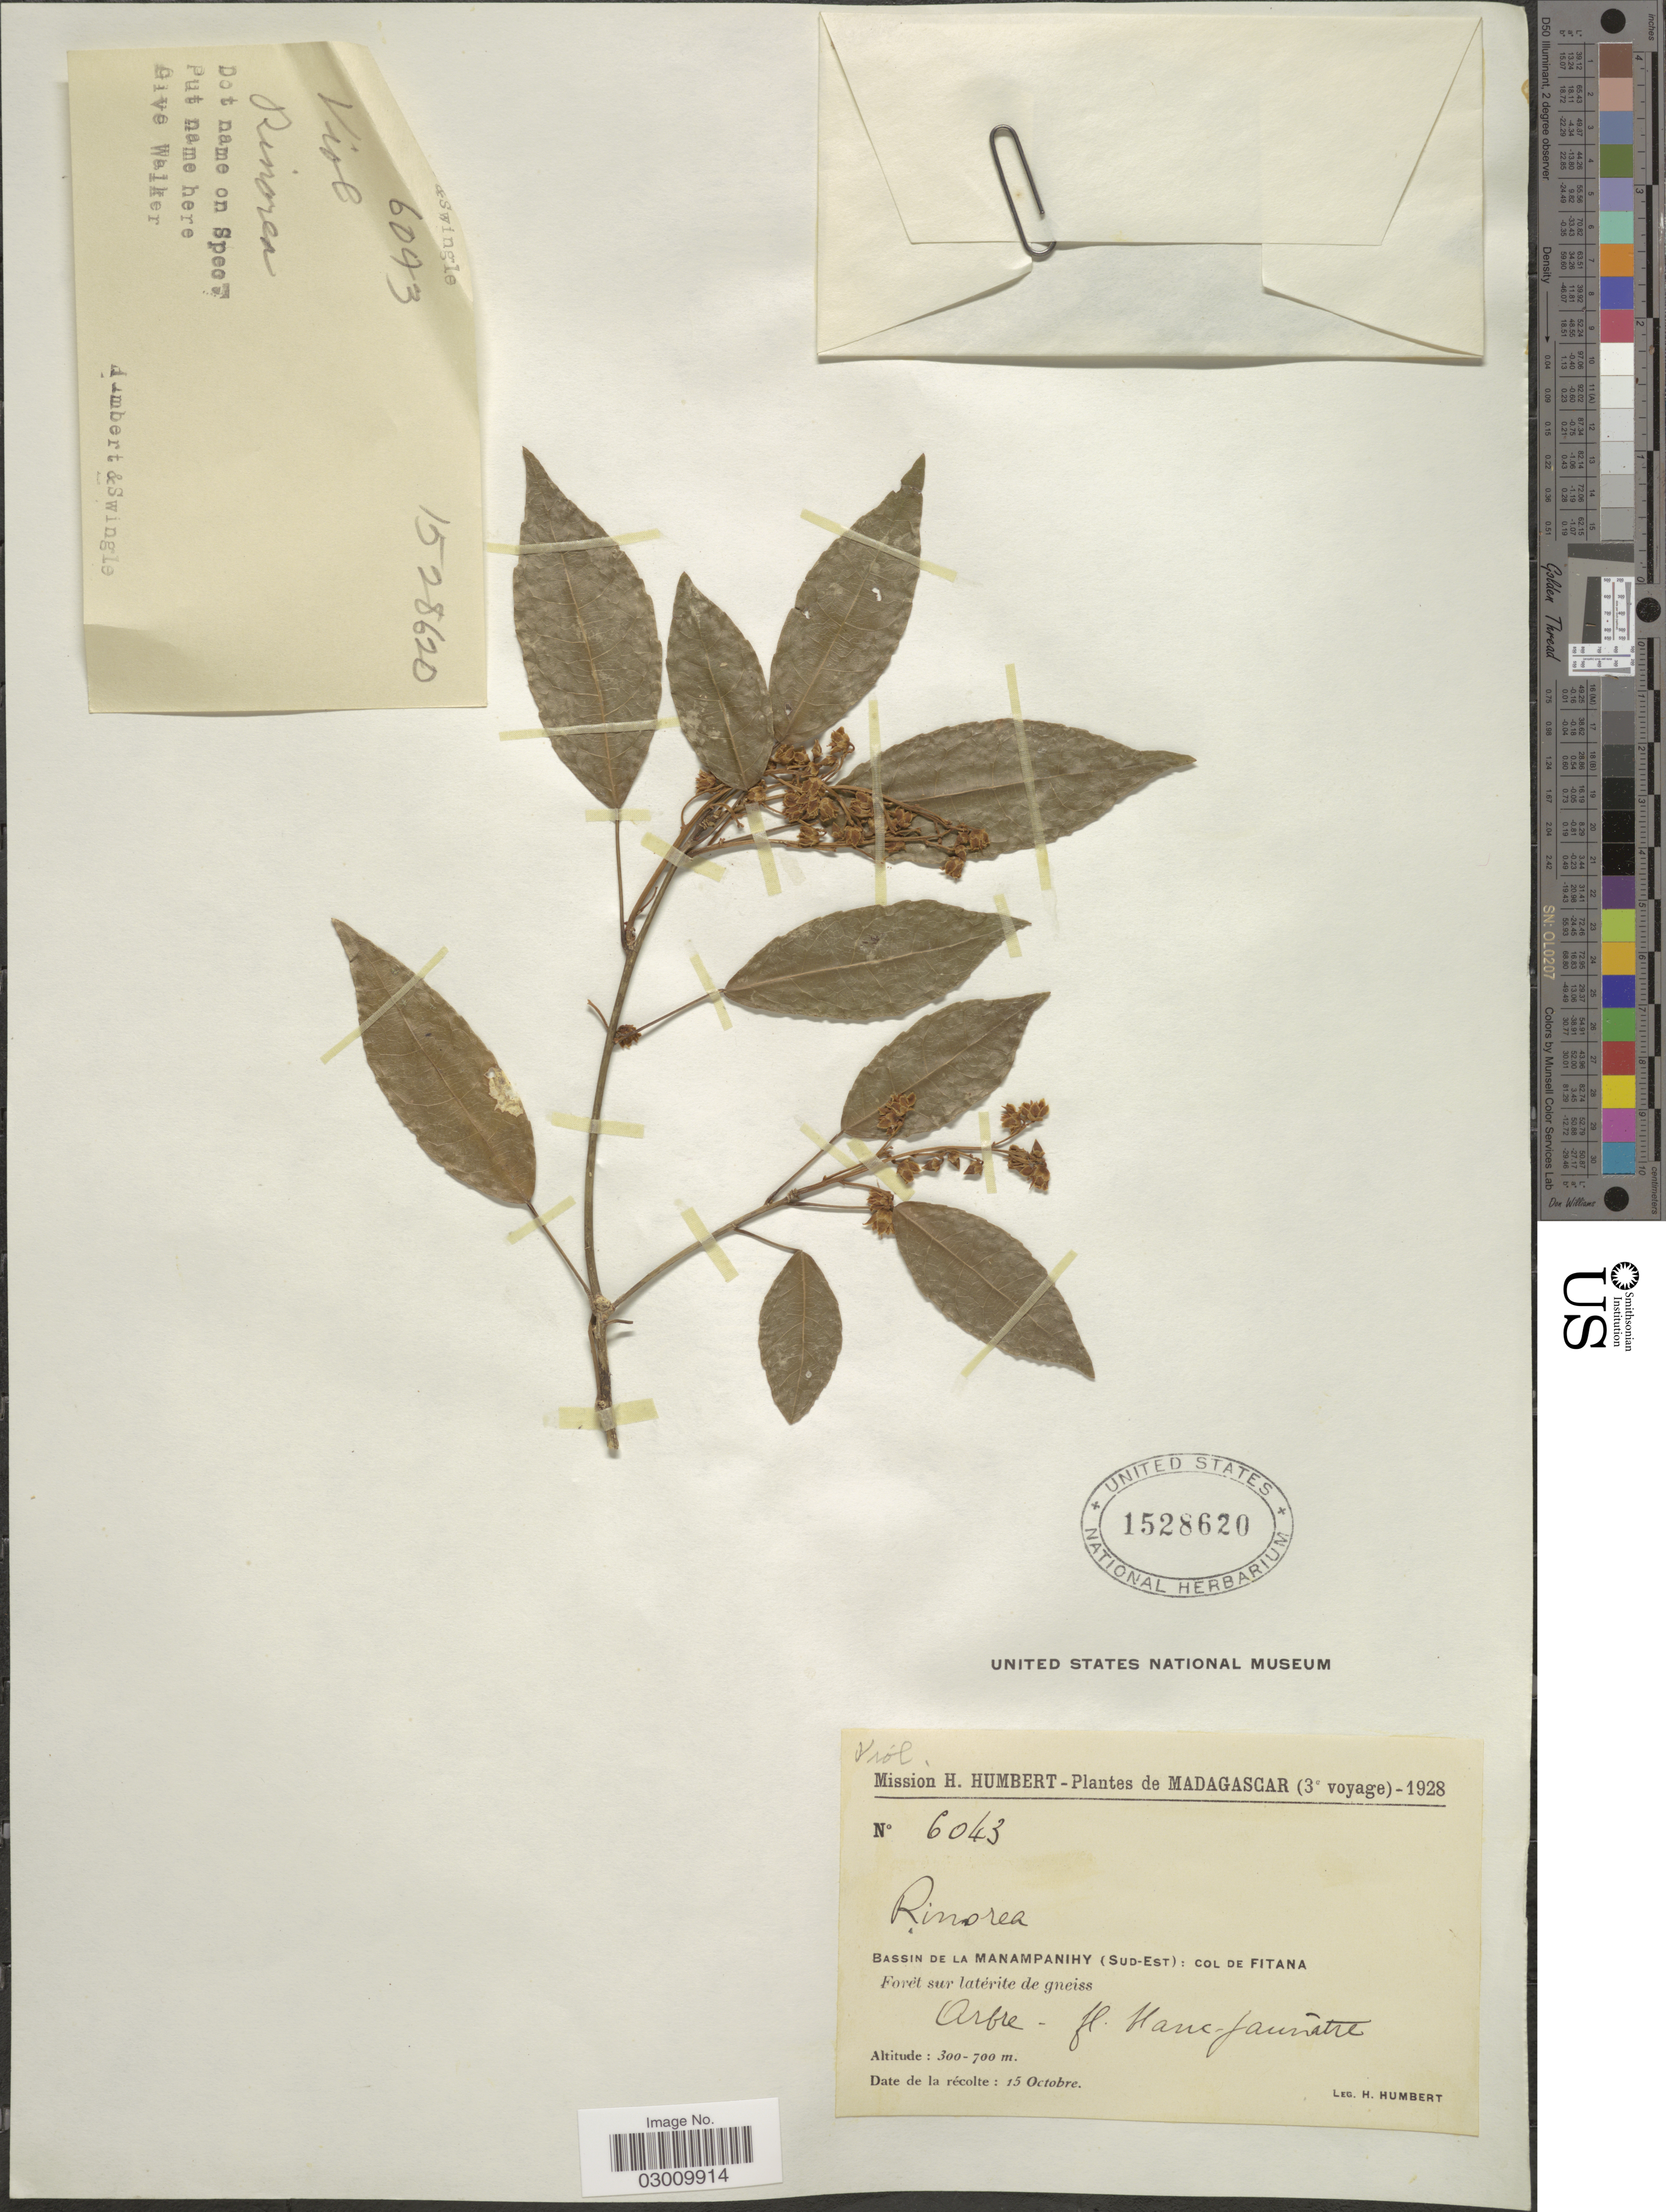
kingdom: Plantae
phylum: Tracheophyta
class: Magnoliopsida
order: Malpighiales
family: Violaceae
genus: Rinorea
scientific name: Rinorea sp.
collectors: H. Humbert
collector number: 6043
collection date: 1928-10-15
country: Madagascar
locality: Bassin de la Manampanihy (Sud-Est): col de Fitana.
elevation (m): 300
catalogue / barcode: US 1528620